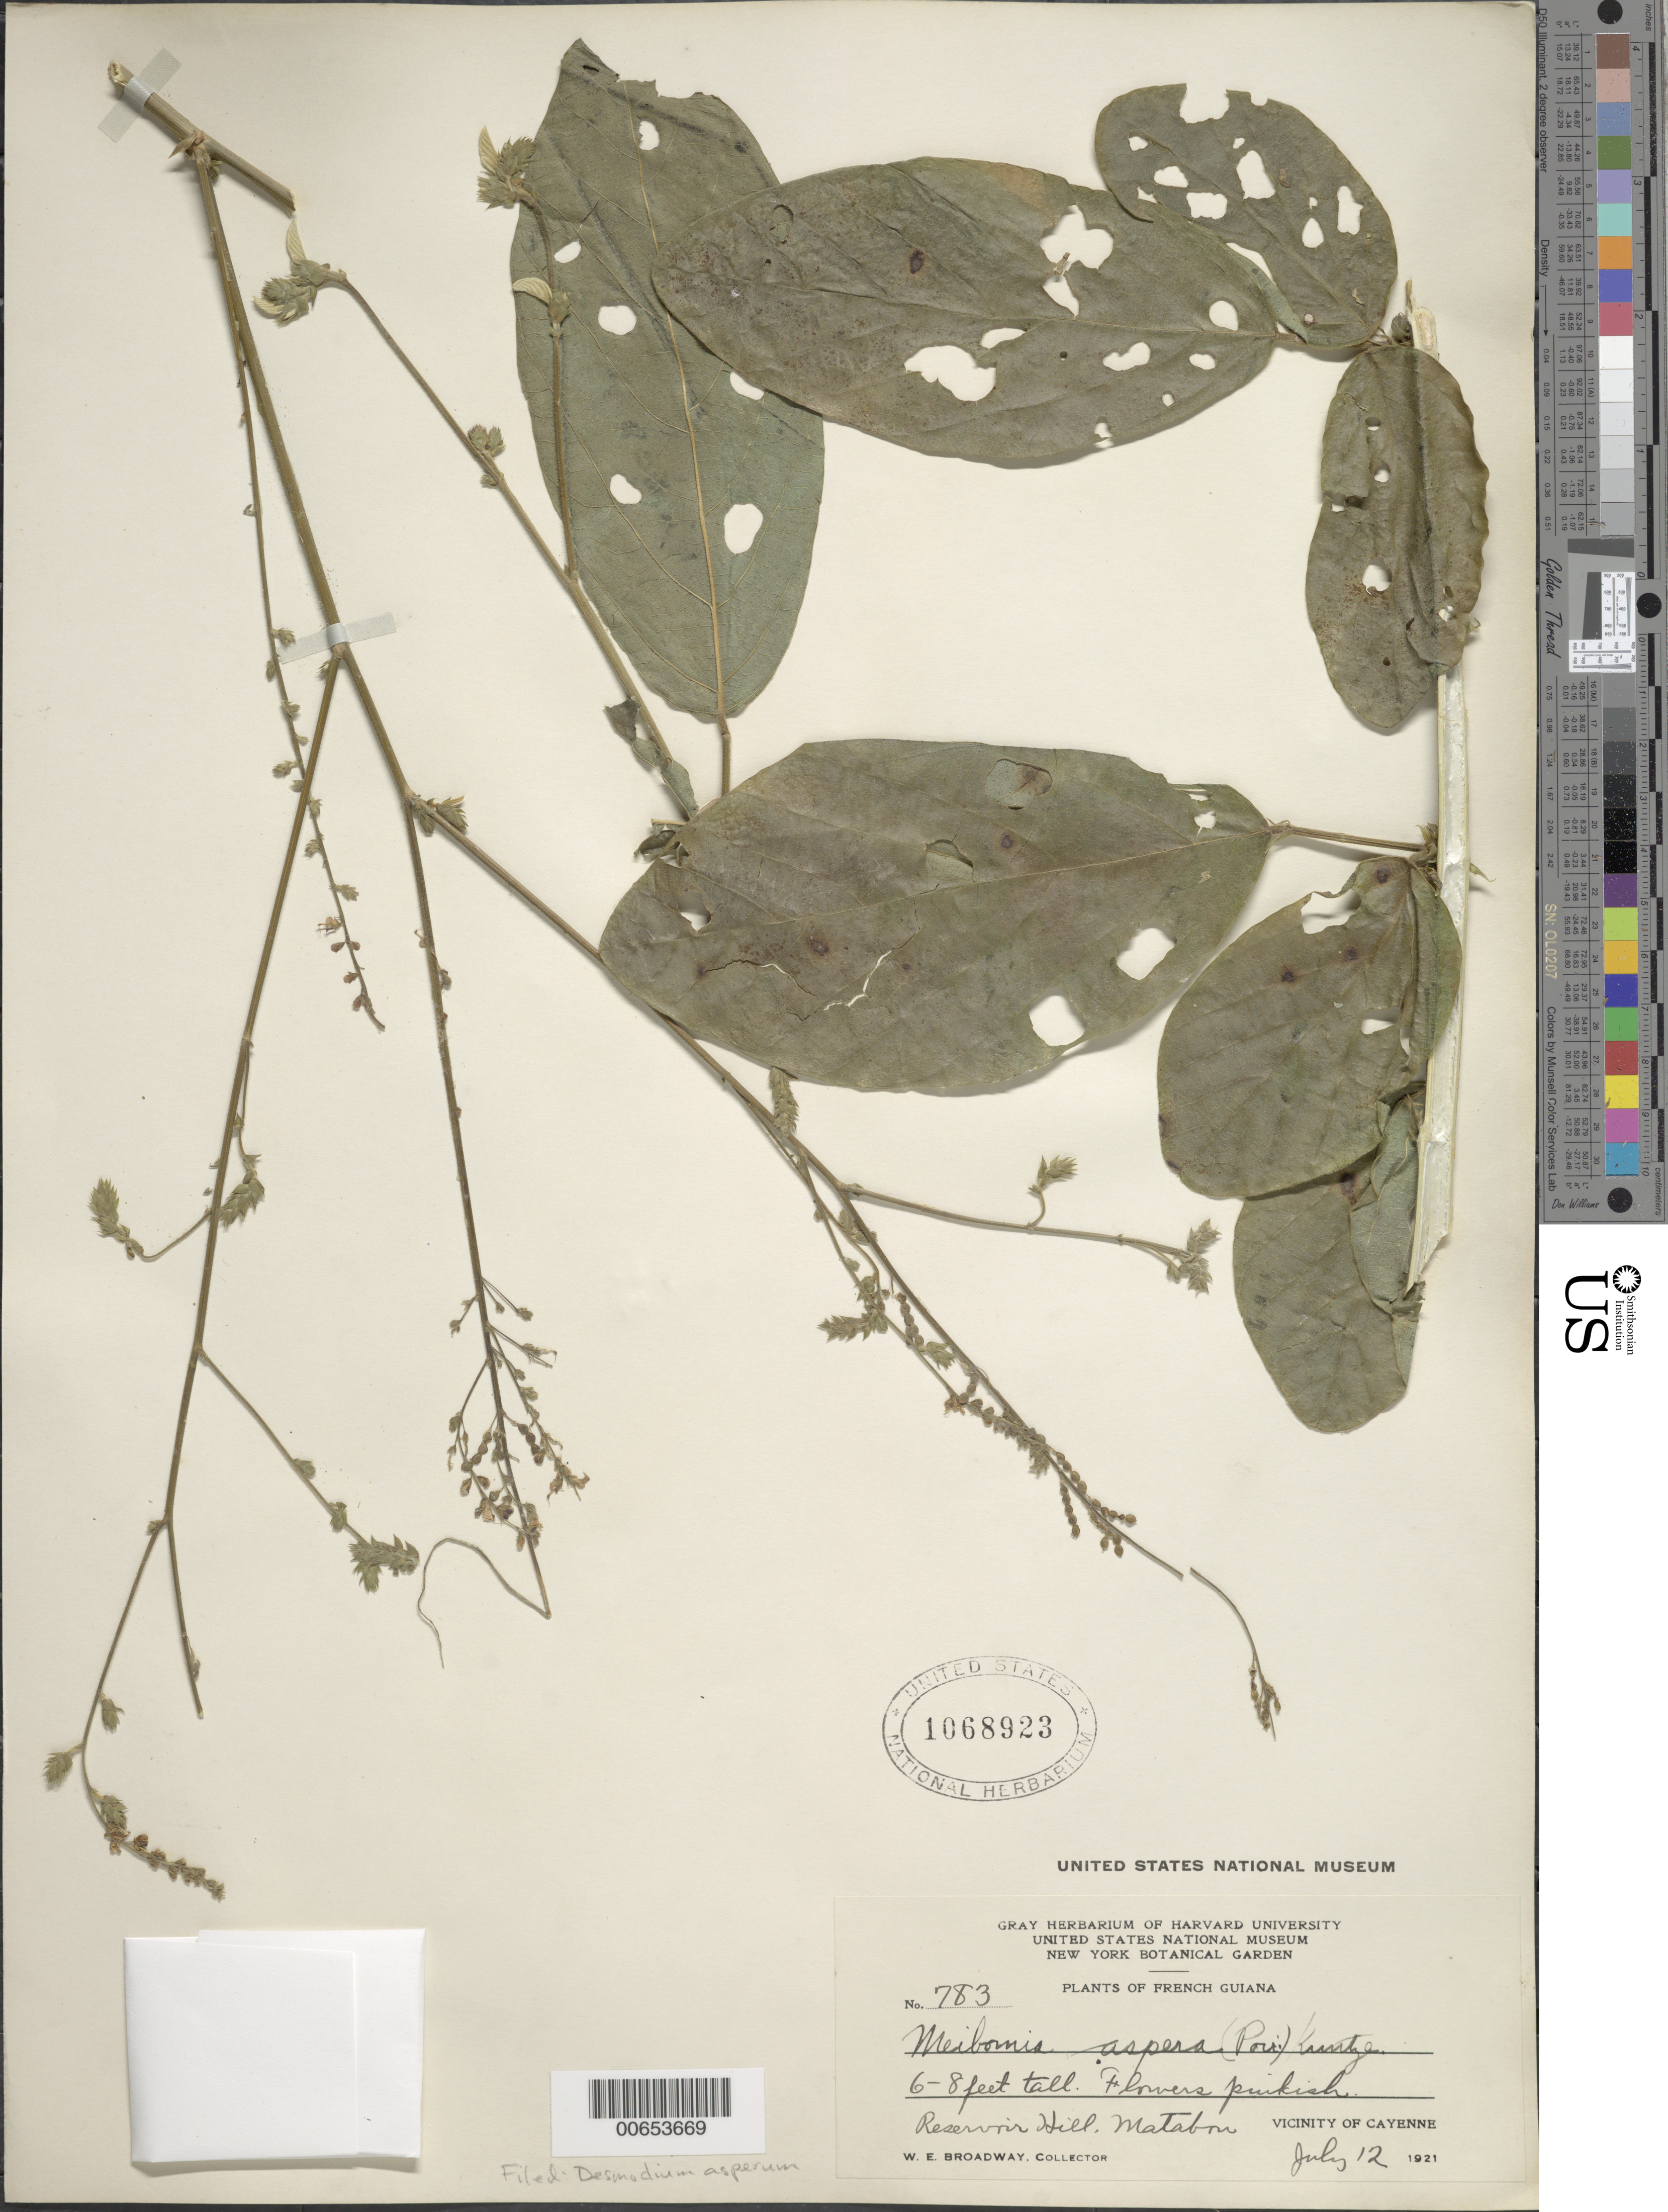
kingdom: Plantae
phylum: Tracheophyta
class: Magnoliopsida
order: Fabales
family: Fabaceae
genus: Desmodium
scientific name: Desmodium asperum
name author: (Poir.) Desv.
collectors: W. E. Broadway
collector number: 783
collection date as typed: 12-Jul-21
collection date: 1921-07-12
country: French Guiana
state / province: Cayenne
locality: Cayenne, vic., Reservoir Hill, Matabon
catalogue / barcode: US 1068923